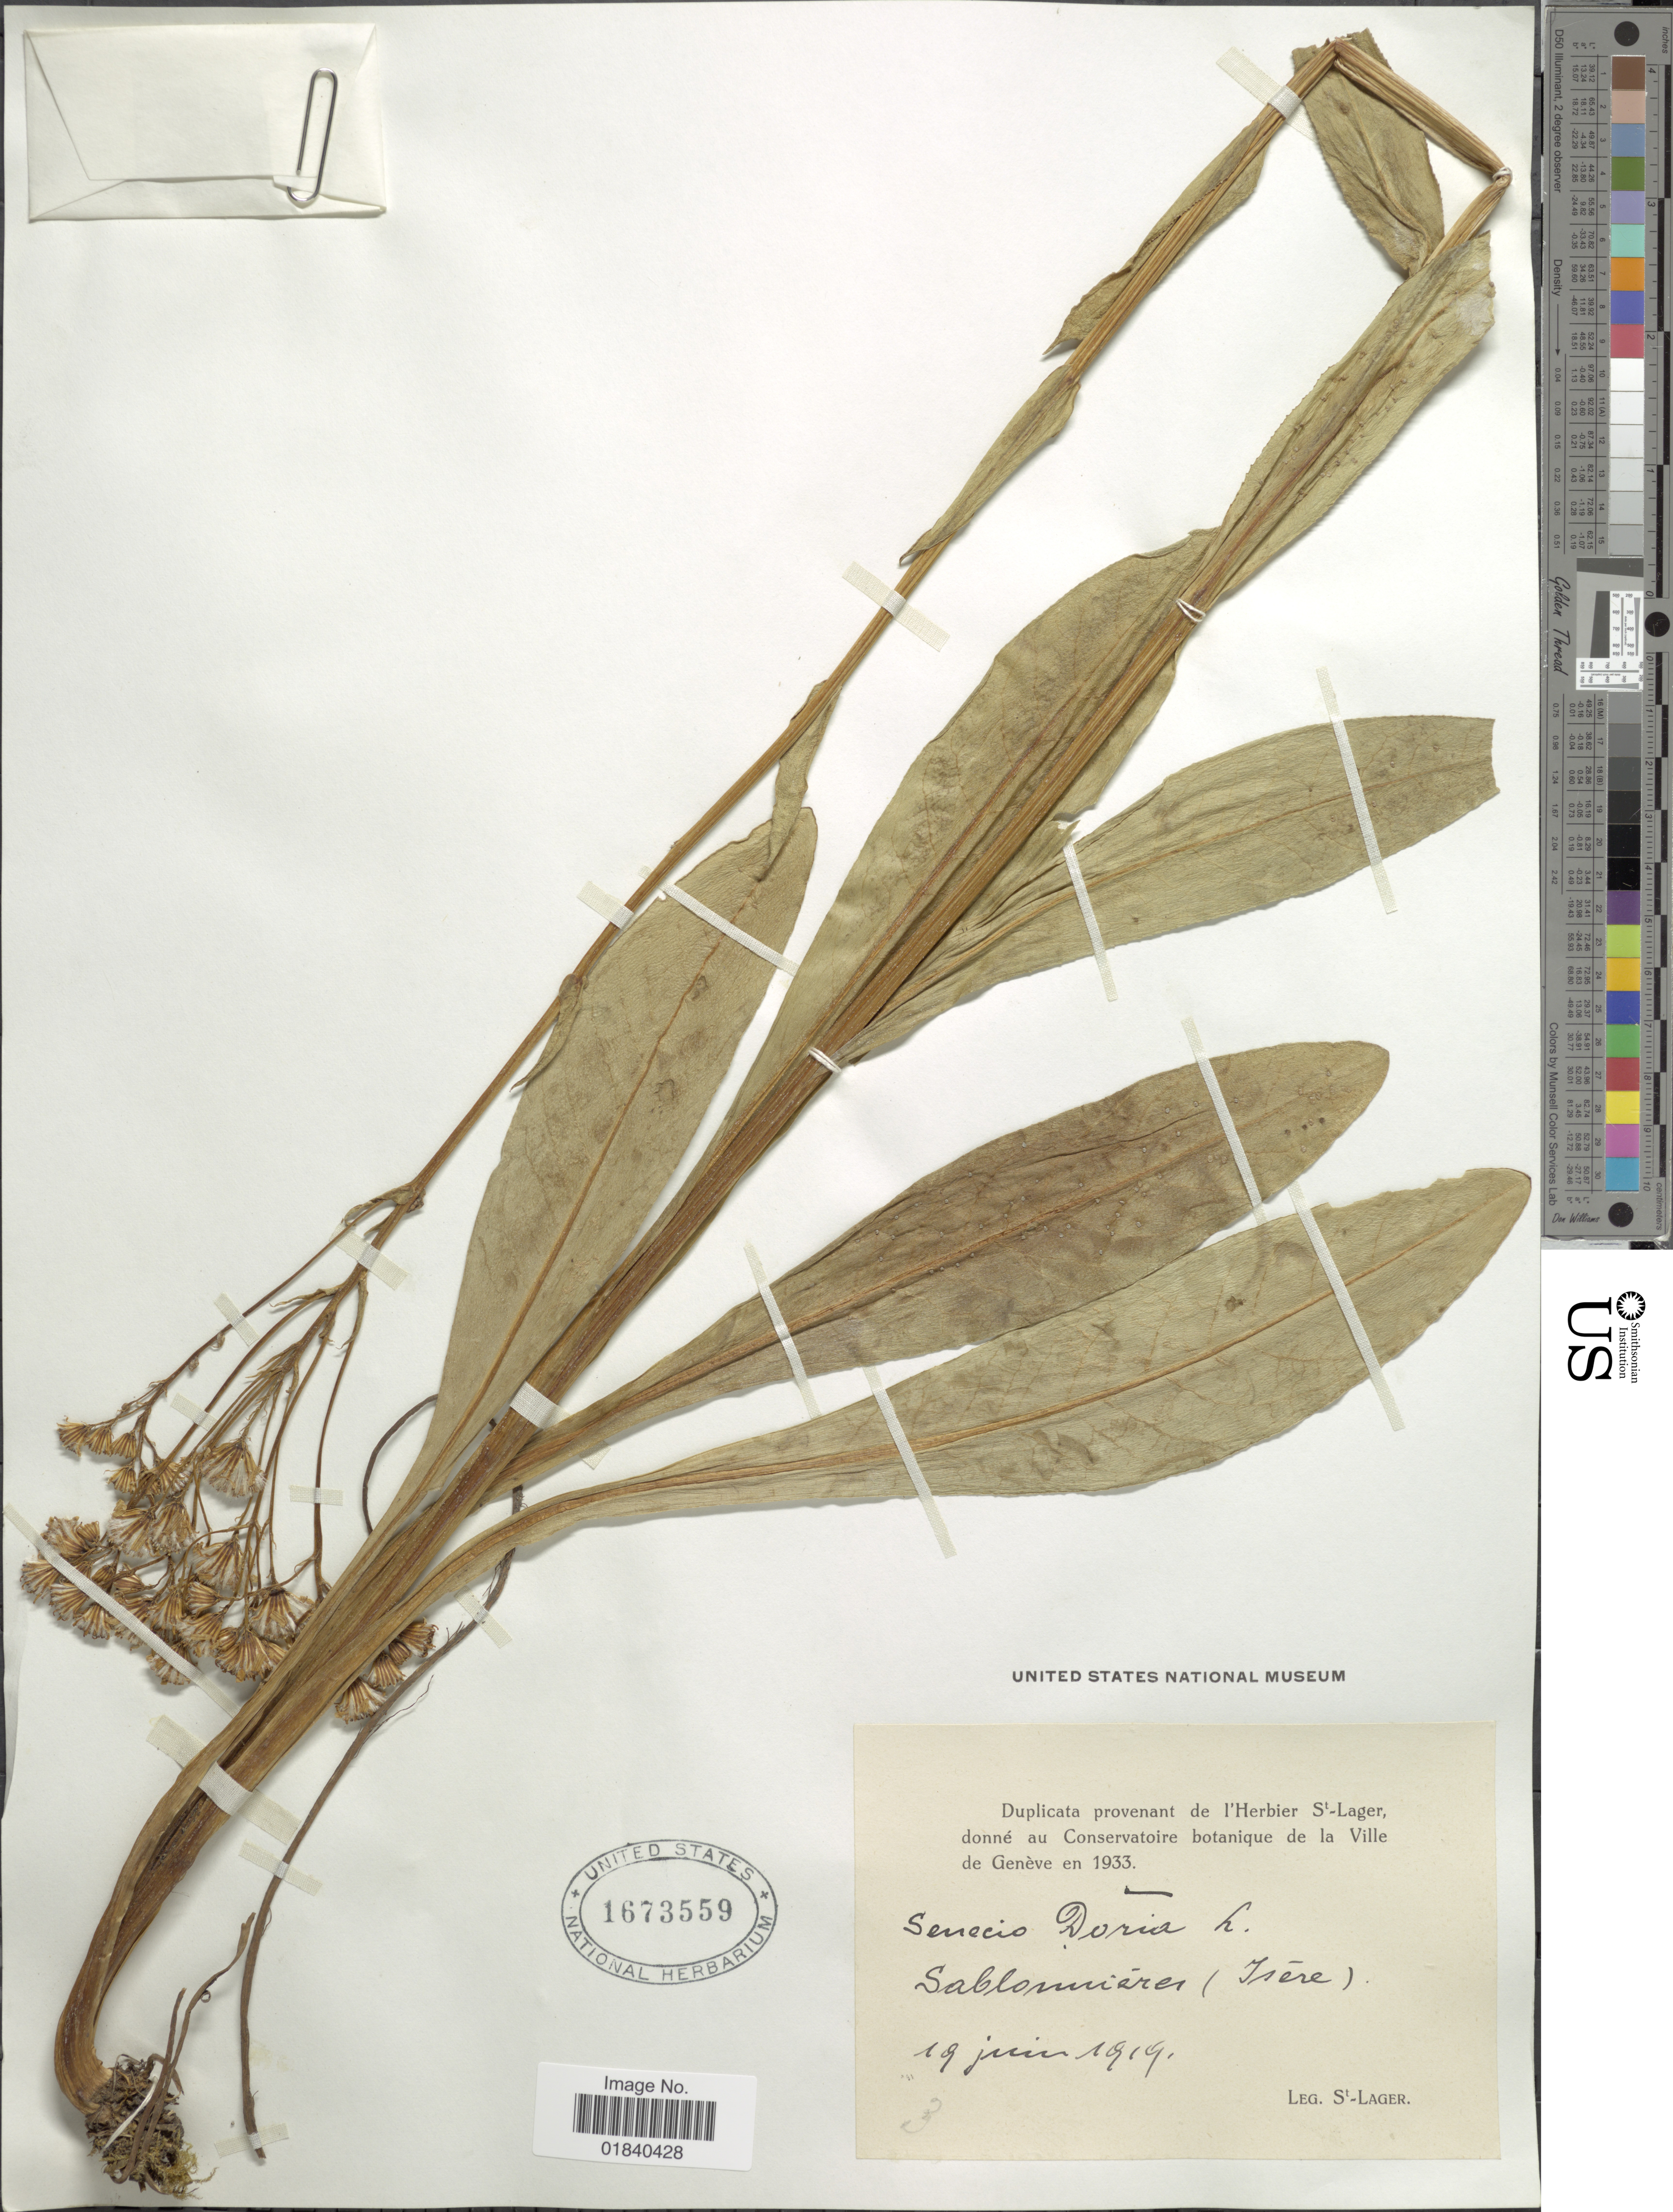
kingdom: Plantae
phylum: Tracheophyta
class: Magnoliopsida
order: Asterales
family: Asteraceae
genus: Senecio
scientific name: Senecio doria L.. nom. cons.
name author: L.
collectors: S. Lager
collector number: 3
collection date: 1919-06-19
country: France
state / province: Auvergne-Rhône-Alpes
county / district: Isère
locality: Sablonieres (Isere).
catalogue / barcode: US 1673559